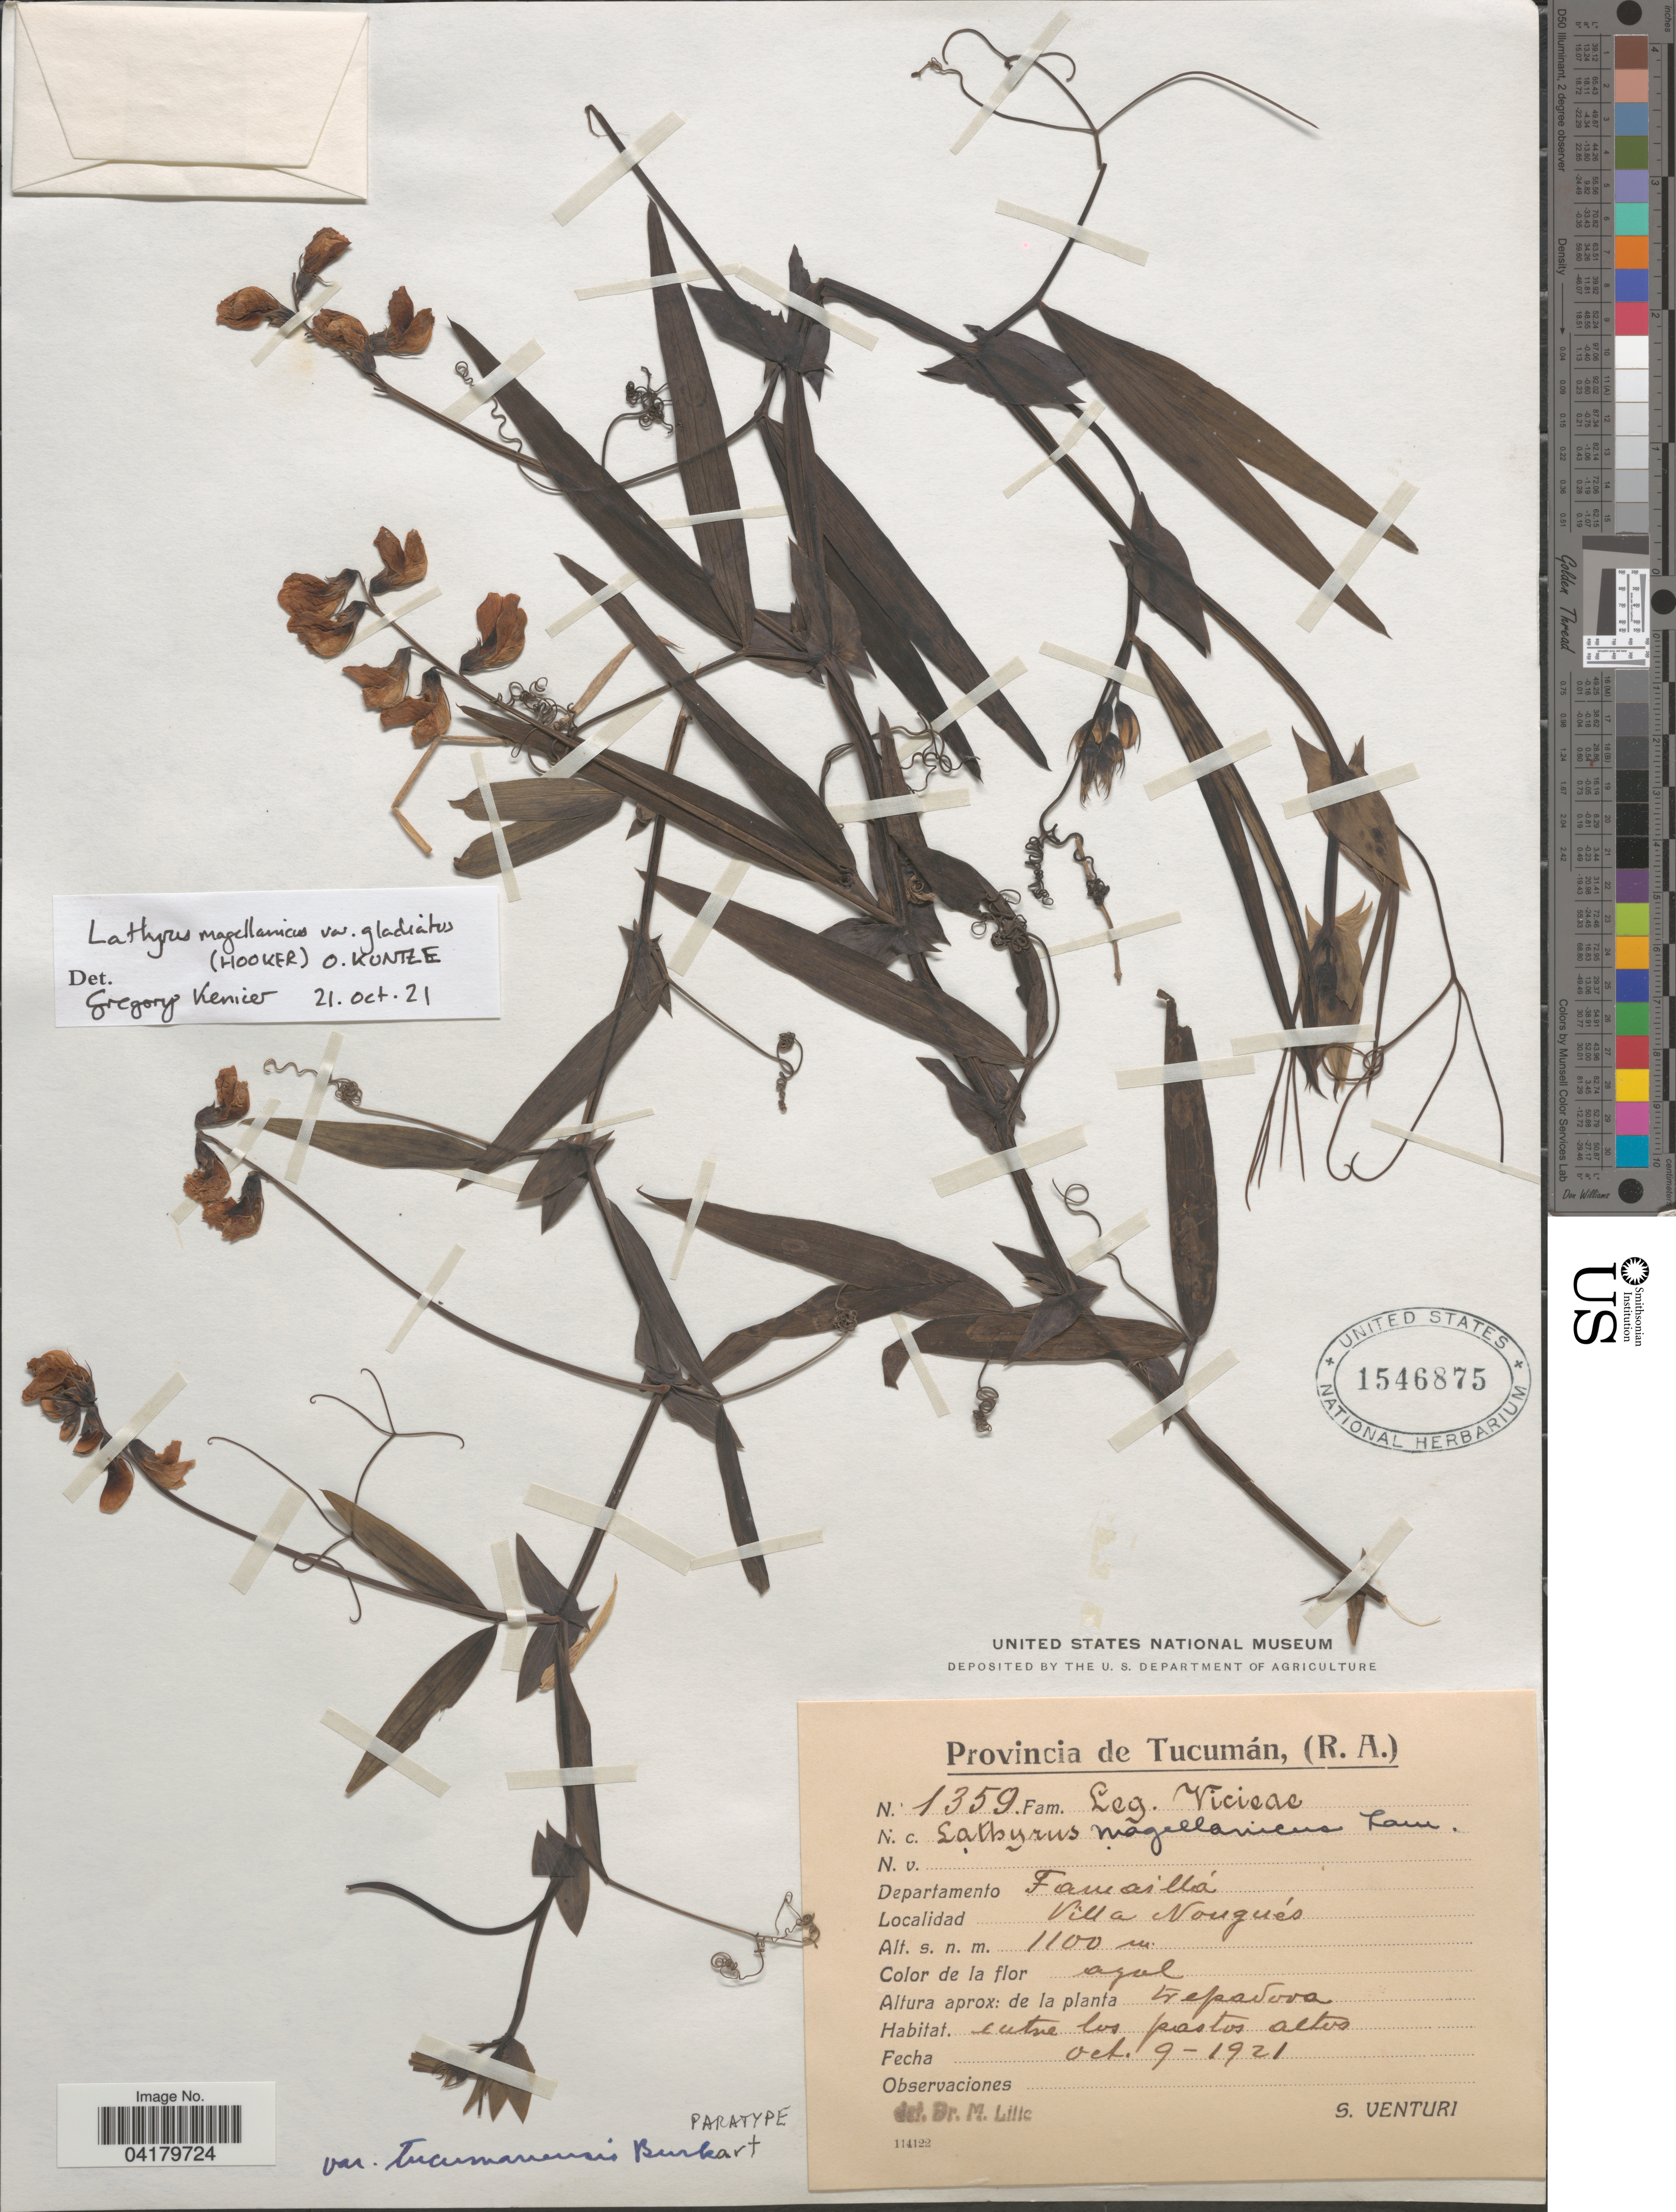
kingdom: Plantae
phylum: Tracheophyta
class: Magnoliopsida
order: Fabales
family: Fabaceae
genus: Lathyrus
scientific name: Lathyrus magellanicus var. gladiatus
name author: (Hook.) Kuntze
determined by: Kenicer, Gregory J.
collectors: S. Venturi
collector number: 1359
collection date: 1921-10-09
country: Argentina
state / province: Tucuman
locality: (R. A.). Departamento Famaillá. Villa Nougués.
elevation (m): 1100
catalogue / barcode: US 1546875